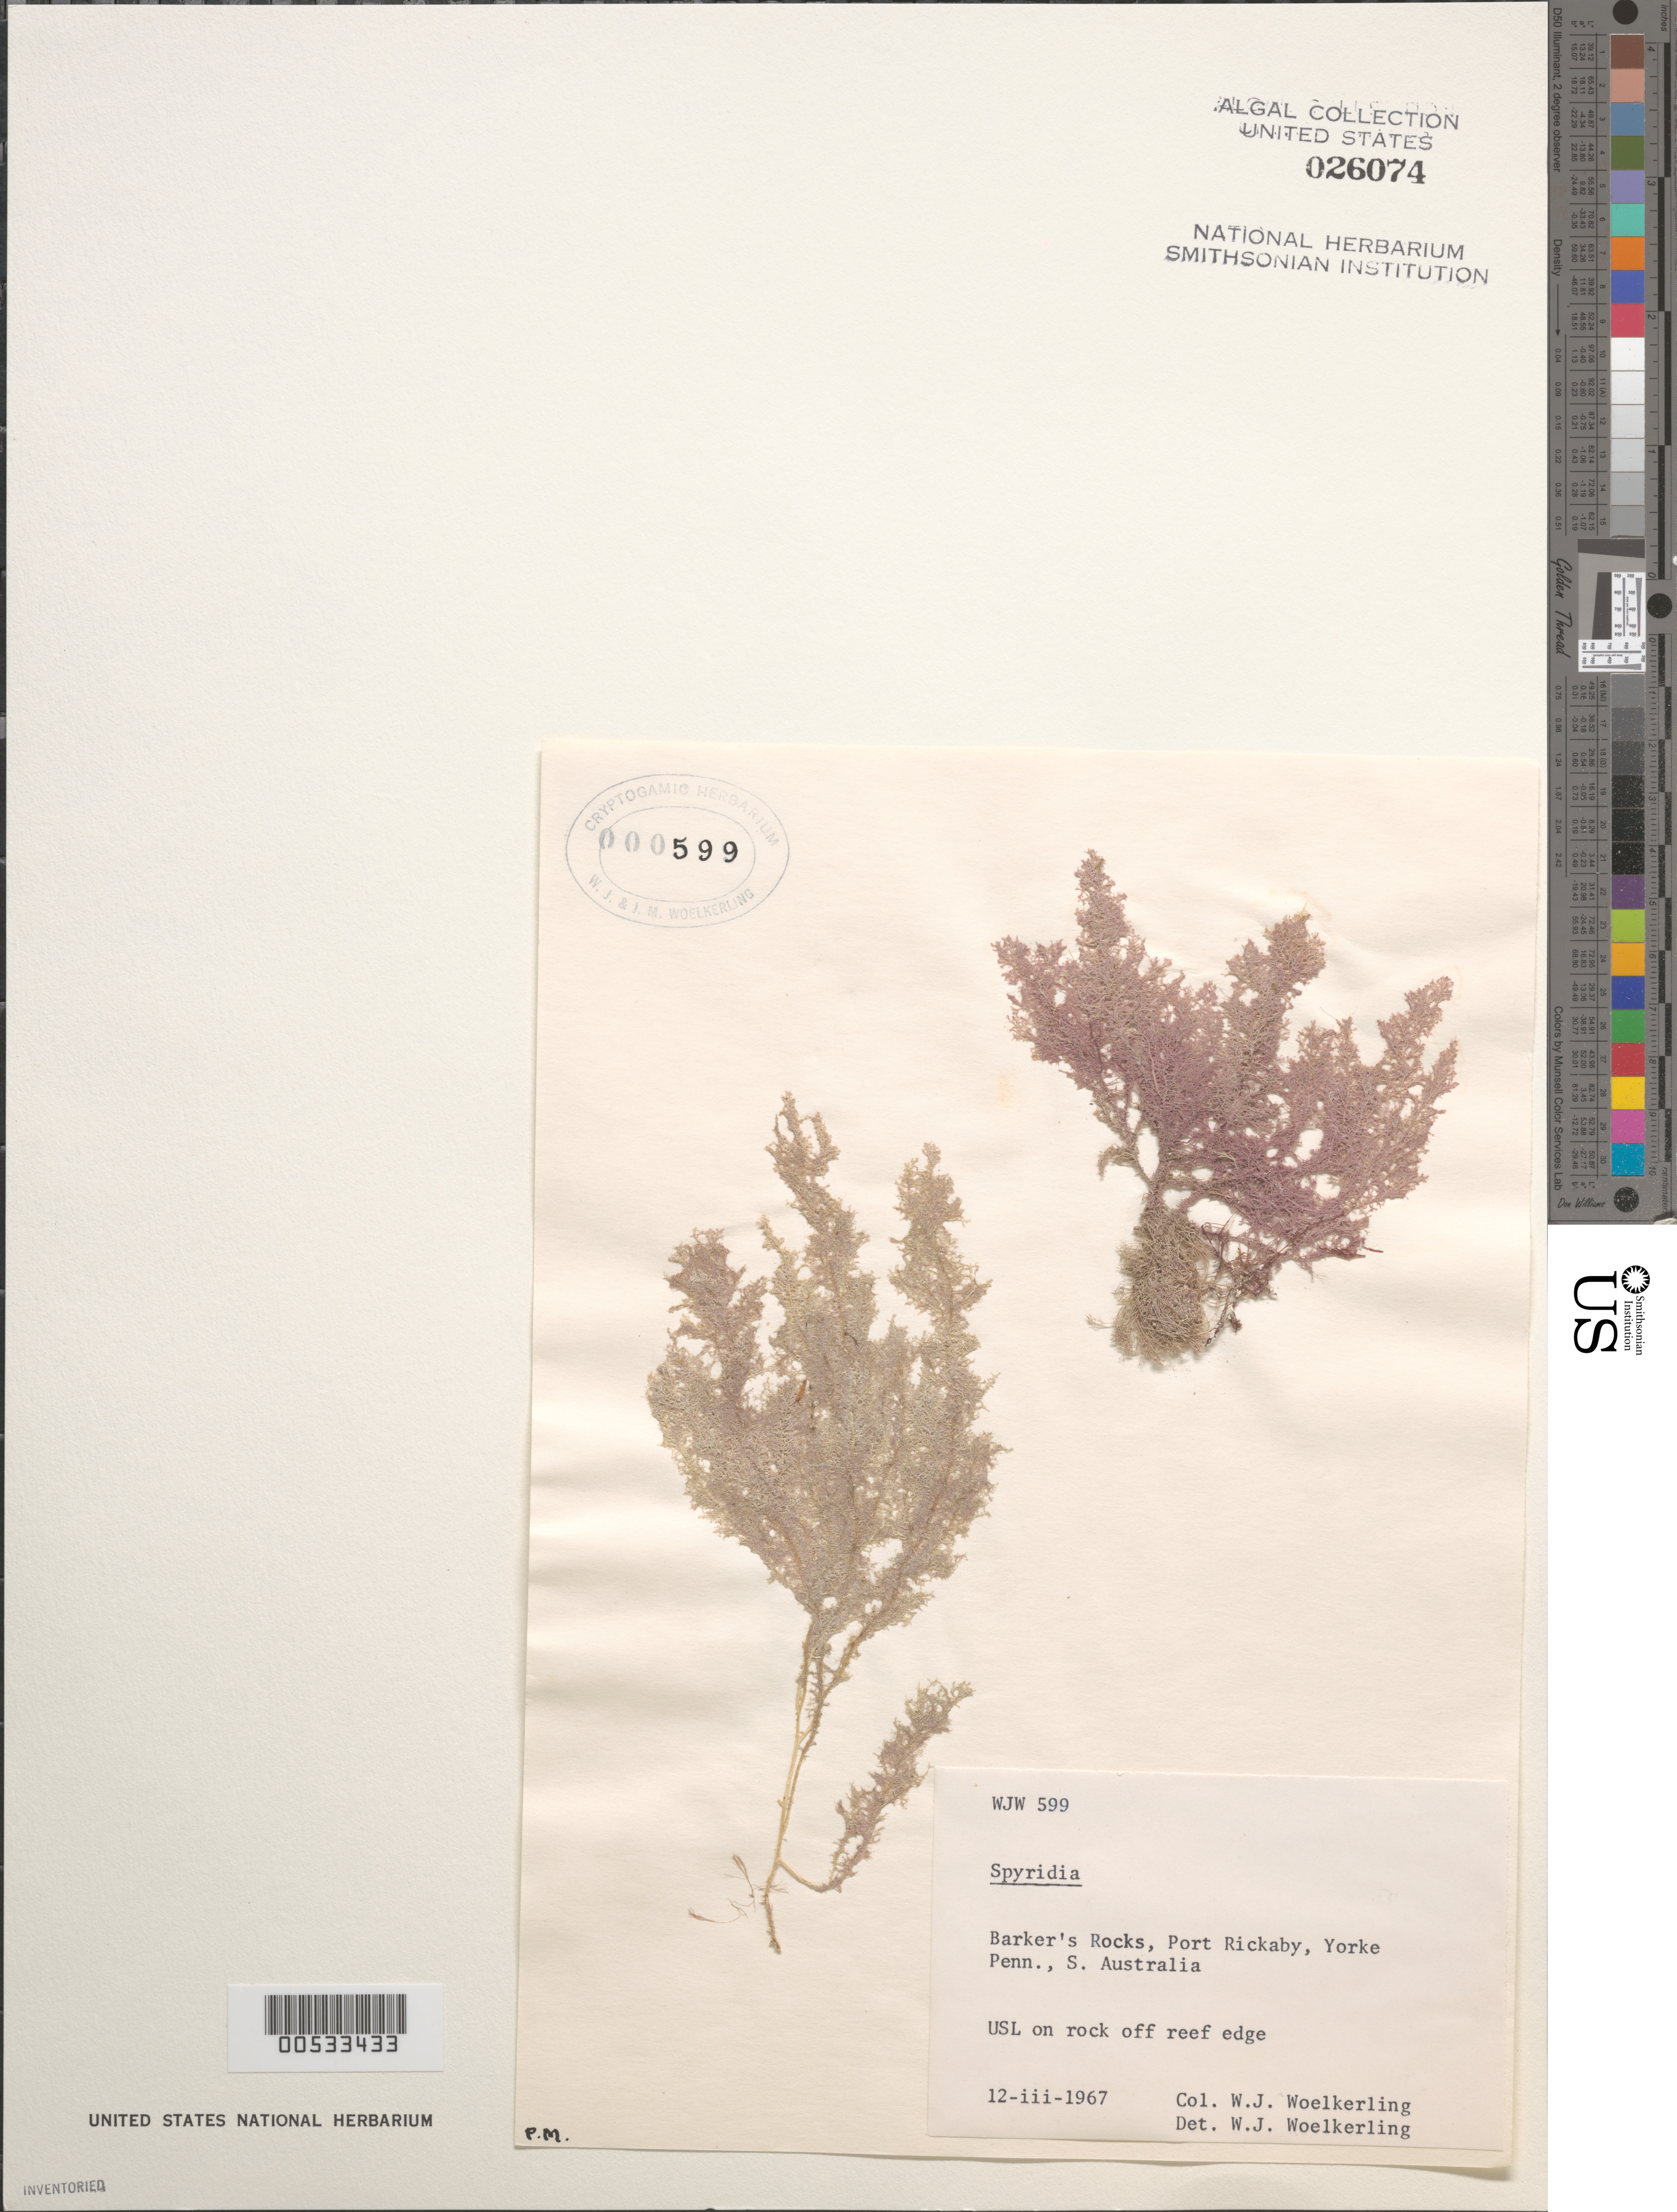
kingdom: Plantae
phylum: Rhodophyta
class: Florideophyceae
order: Ceramiales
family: Spyridiaceae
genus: Spyridia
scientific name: Spyridia sp.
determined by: Woelkerling, W. J.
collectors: W. Woelkerling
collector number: WJW 599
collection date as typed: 12 Mar 1967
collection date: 1967-03-12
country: Australia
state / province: South Australia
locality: Barker's Rocks, Port Rickaby, Yorke Peninsula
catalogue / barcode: US 26074